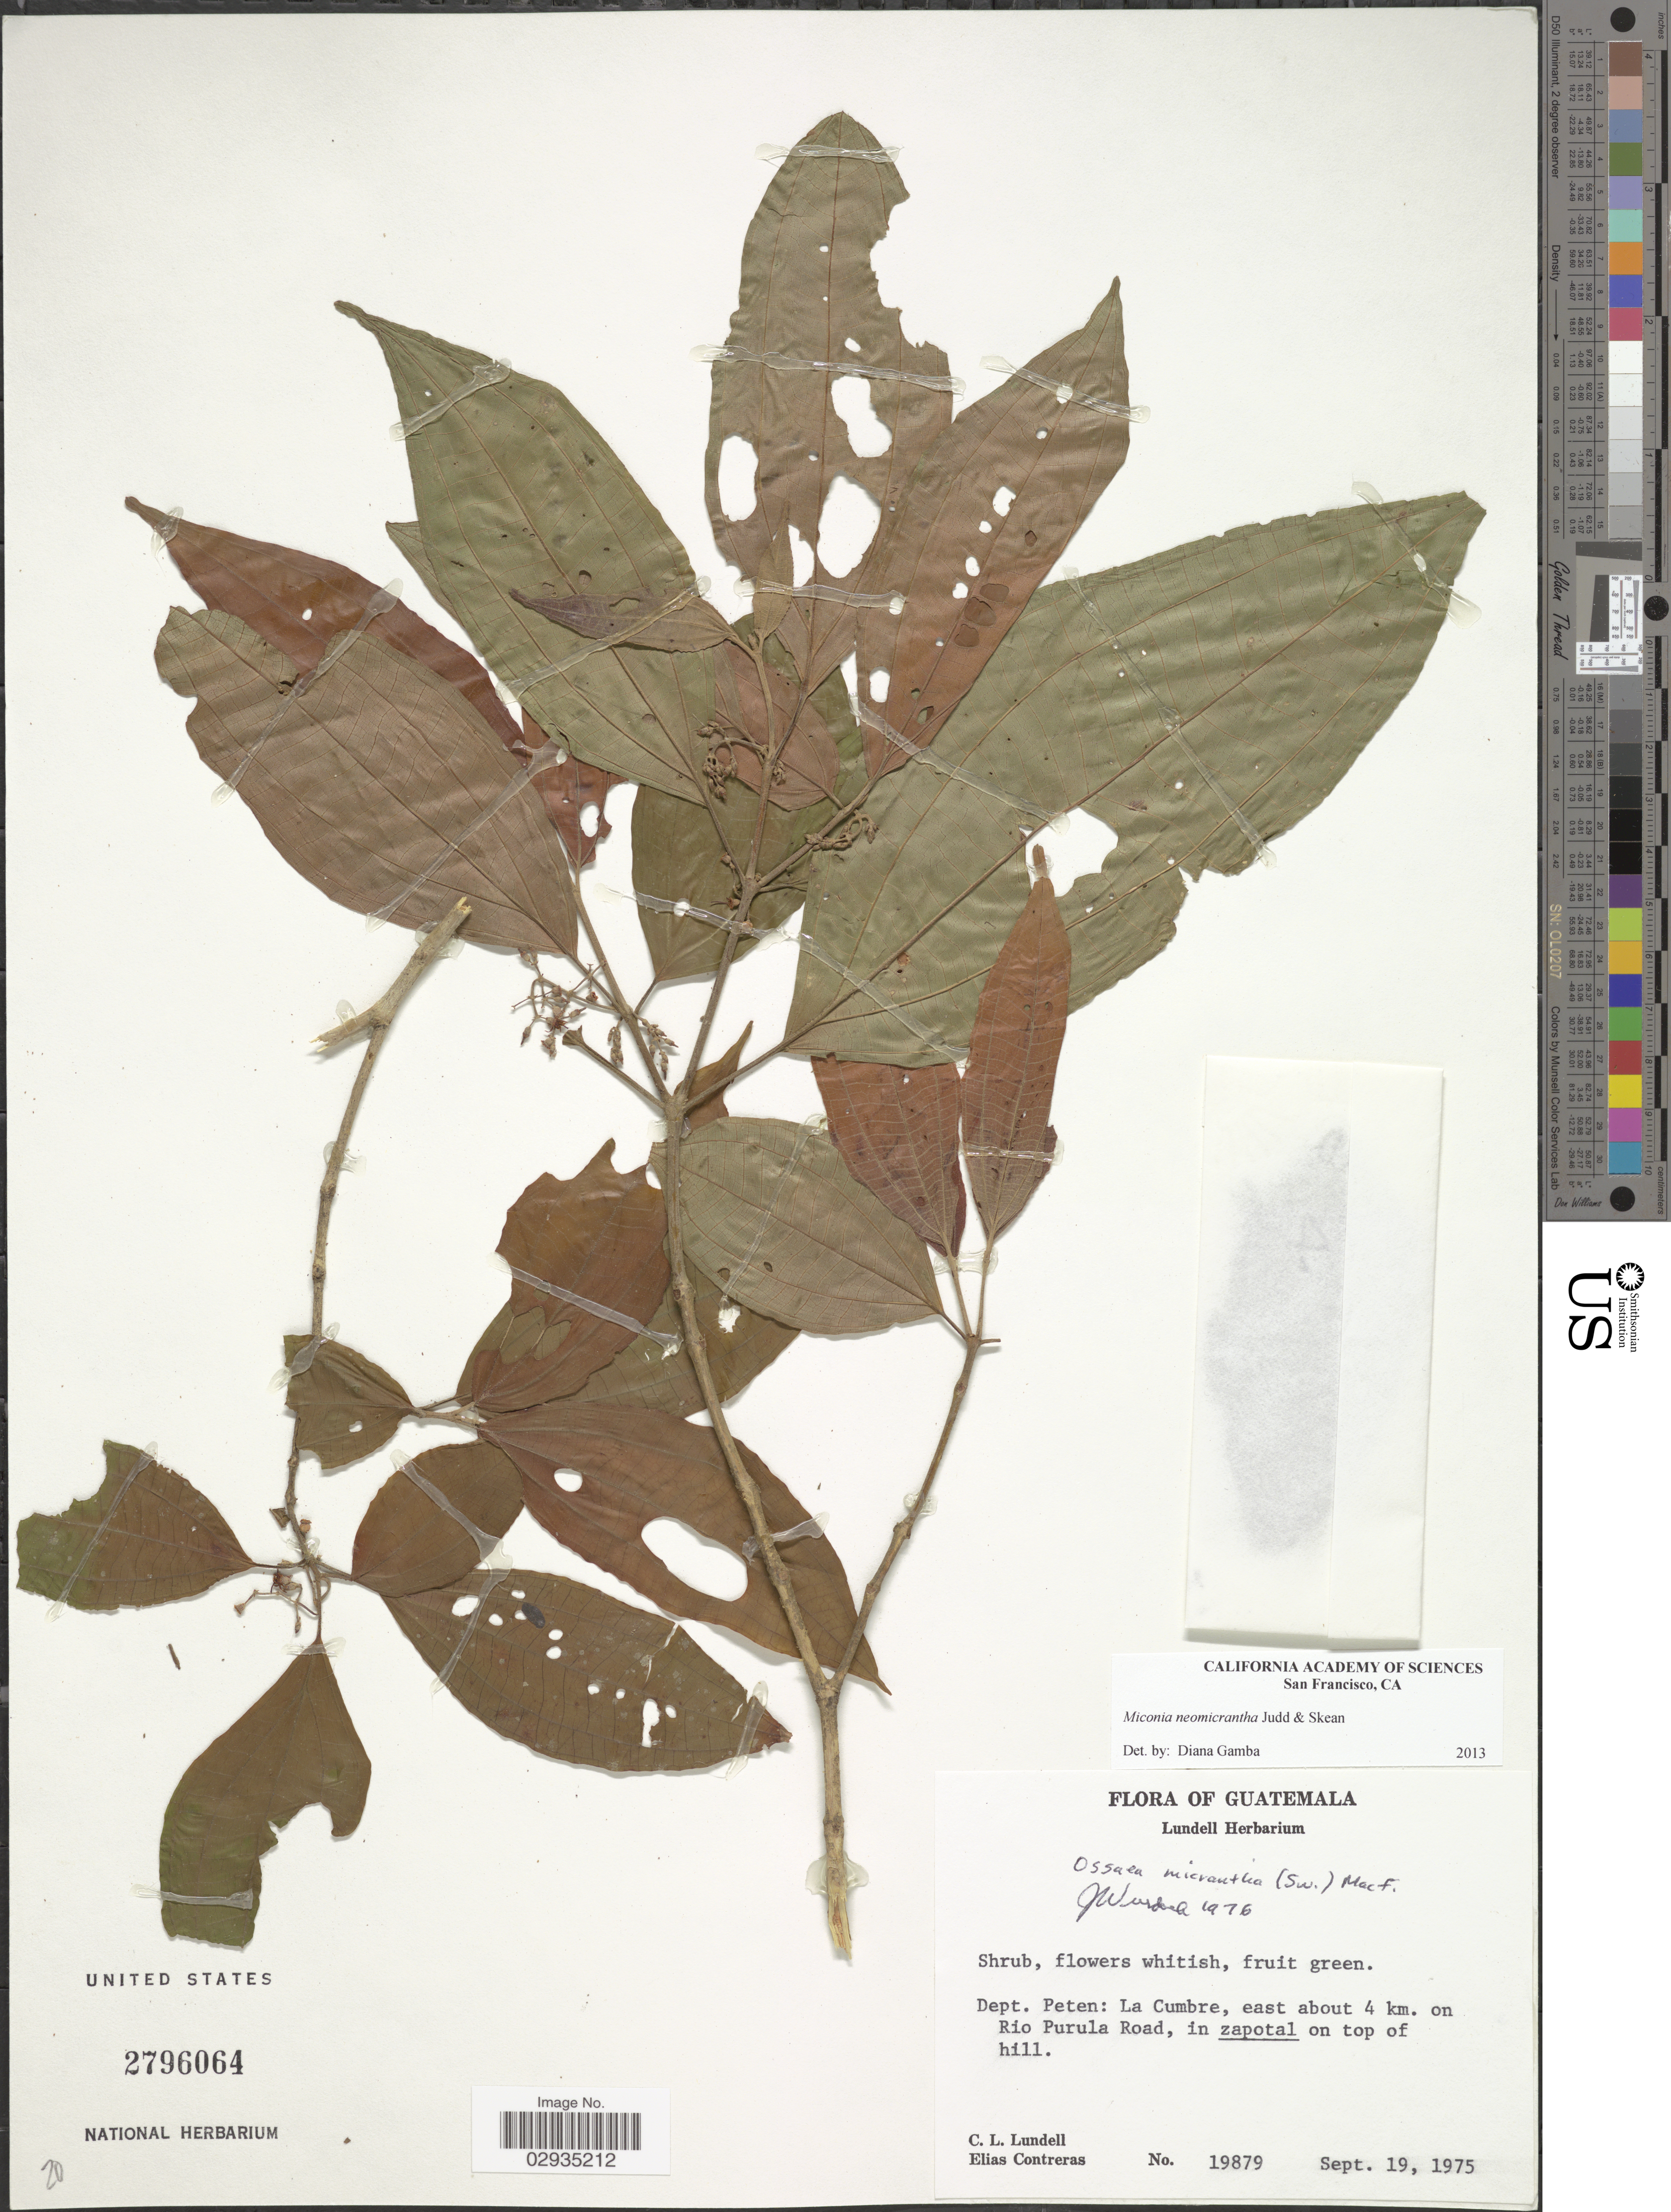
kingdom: Plantae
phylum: Tracheophyta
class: Magnoliopsida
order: Myrtales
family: Melastomataceae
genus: Miconia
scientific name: Miconia neomicrantha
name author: Judd & Skean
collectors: C. L. Lundell & E. Contreras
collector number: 19879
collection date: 1975-09-19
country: Guatemala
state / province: El Petén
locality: Dept. Peten, La Cumbre, east about 4 km. on Rio Purula Road.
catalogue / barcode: US 2796064